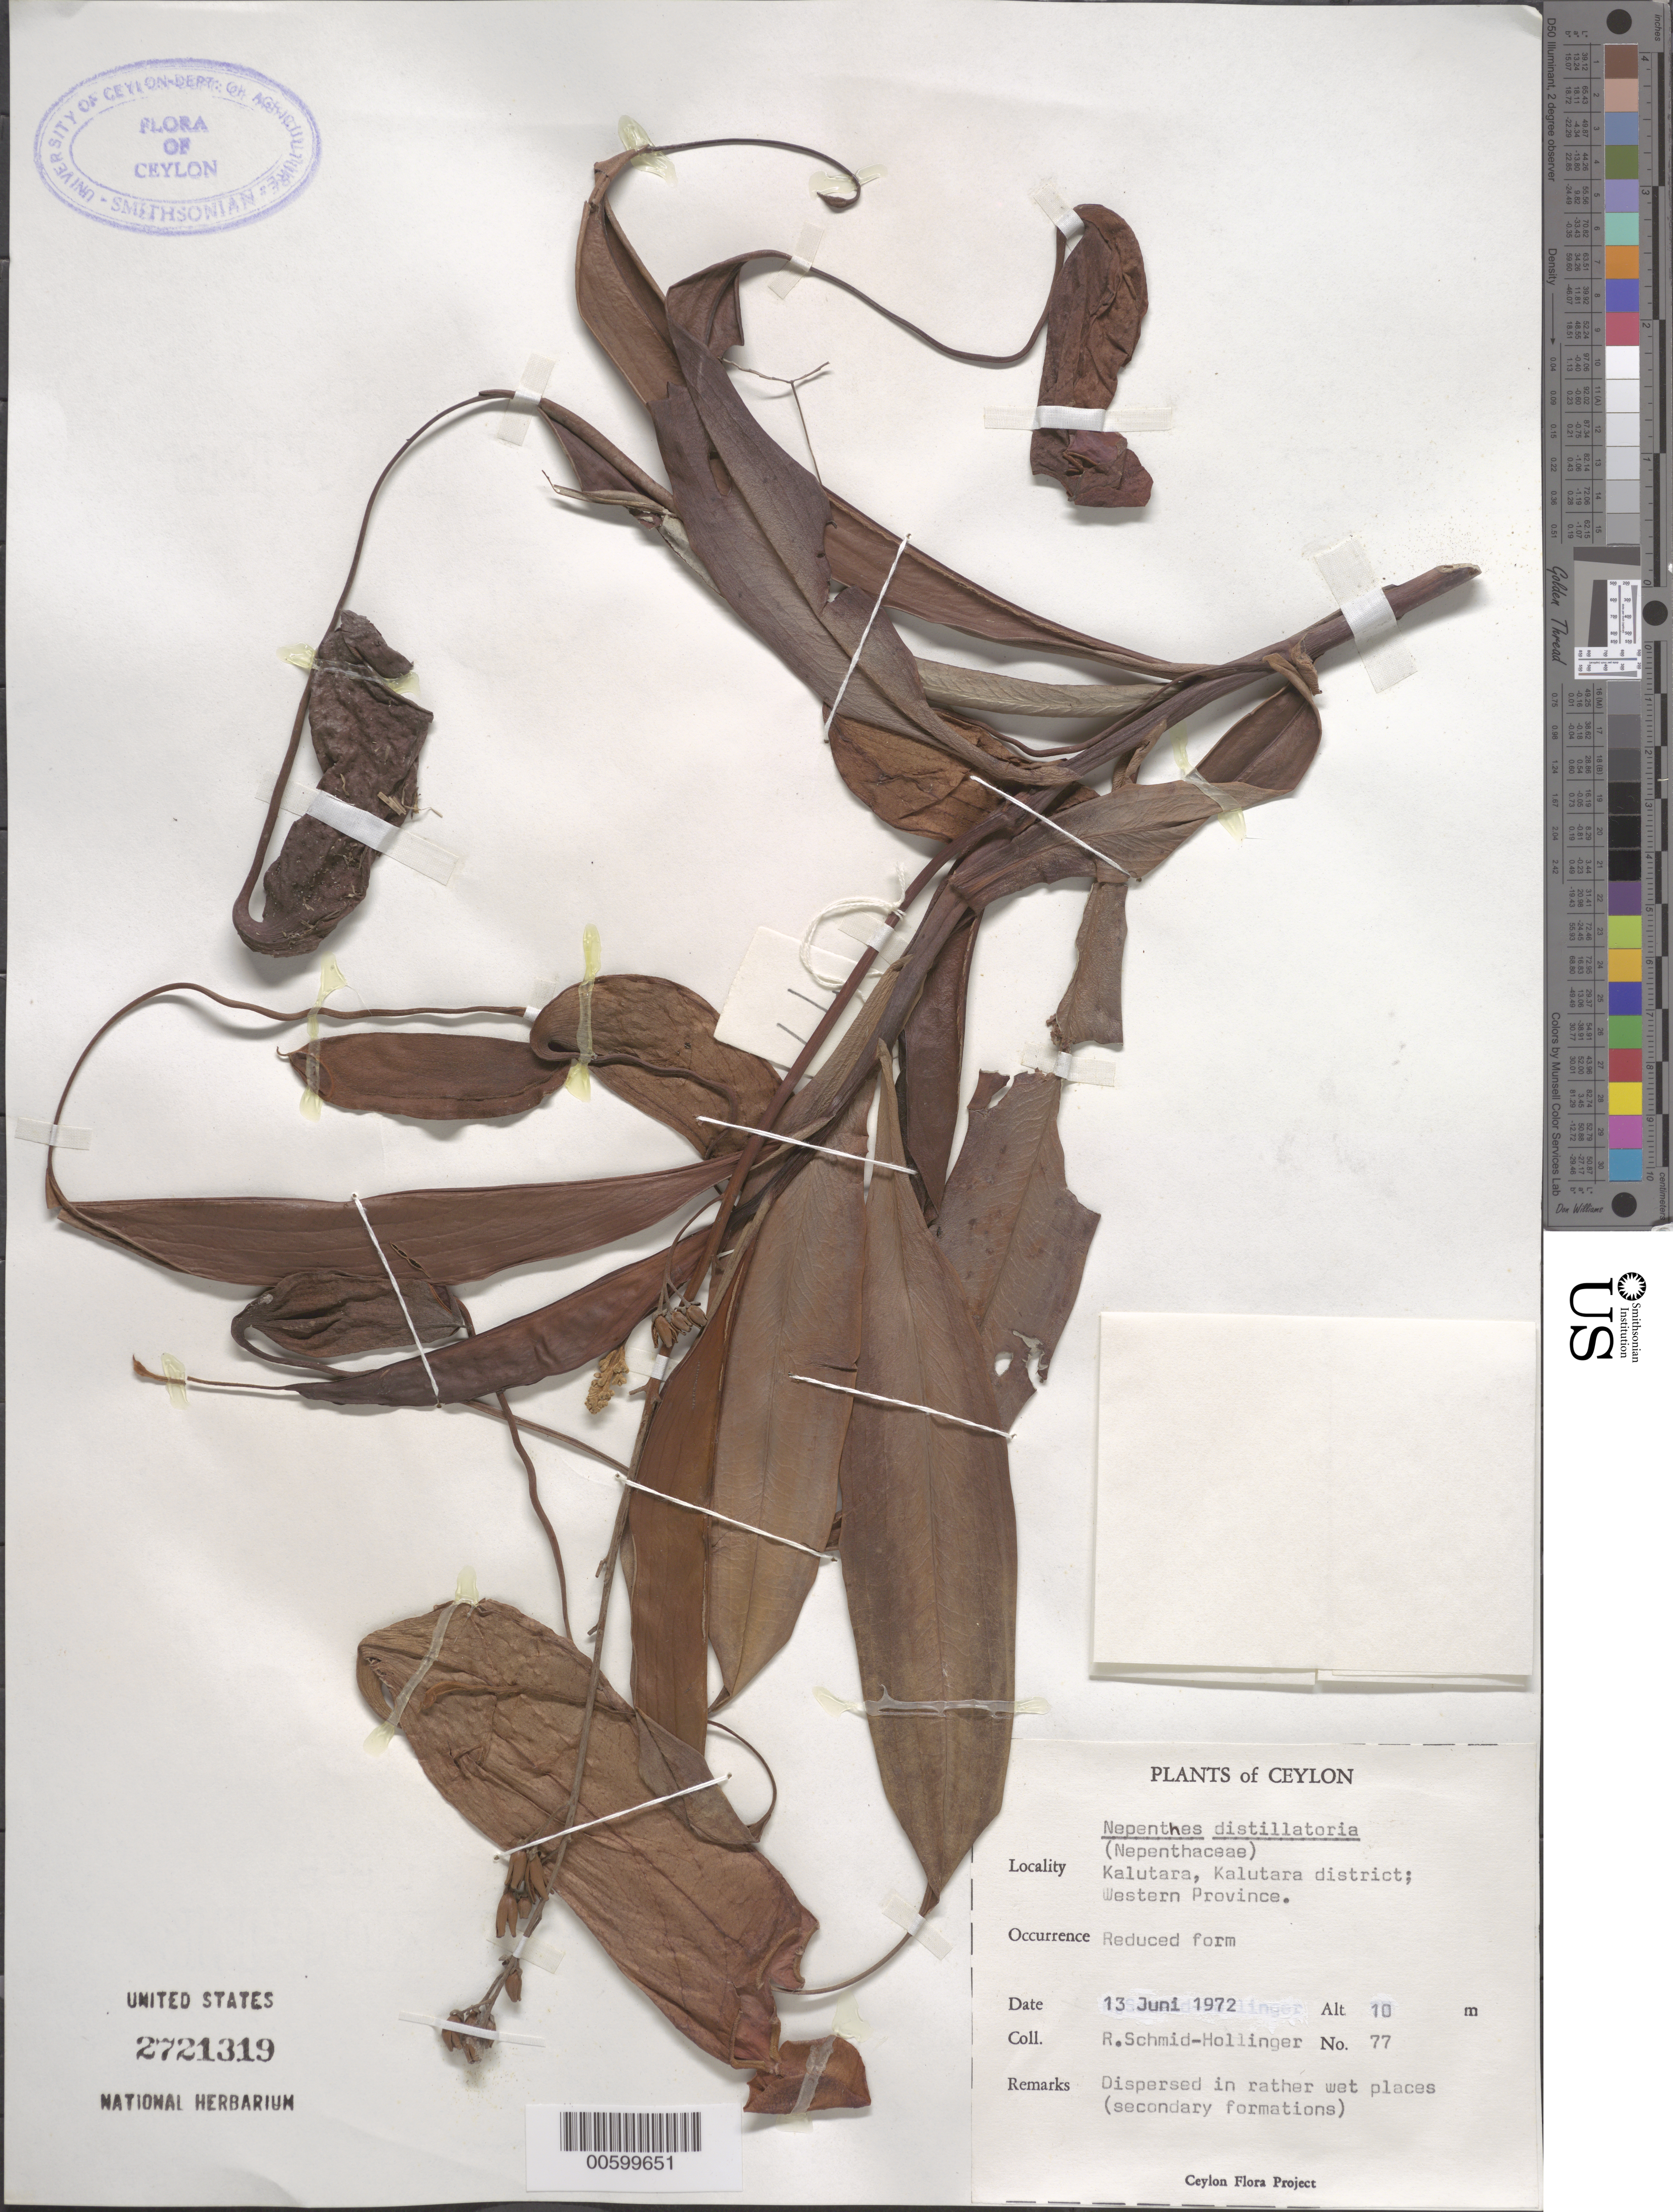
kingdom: Plantae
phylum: Tracheophyta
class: Magnoliopsida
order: Caryophyllales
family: Nepenthaceae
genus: Nepenthes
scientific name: Nepenthes distillatoria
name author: L.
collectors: R. Schmid-Hollinger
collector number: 77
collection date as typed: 13 Jun 1972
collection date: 1972-06-13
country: Sri Lanka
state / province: Western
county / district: Kalutara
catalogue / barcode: US 2721319